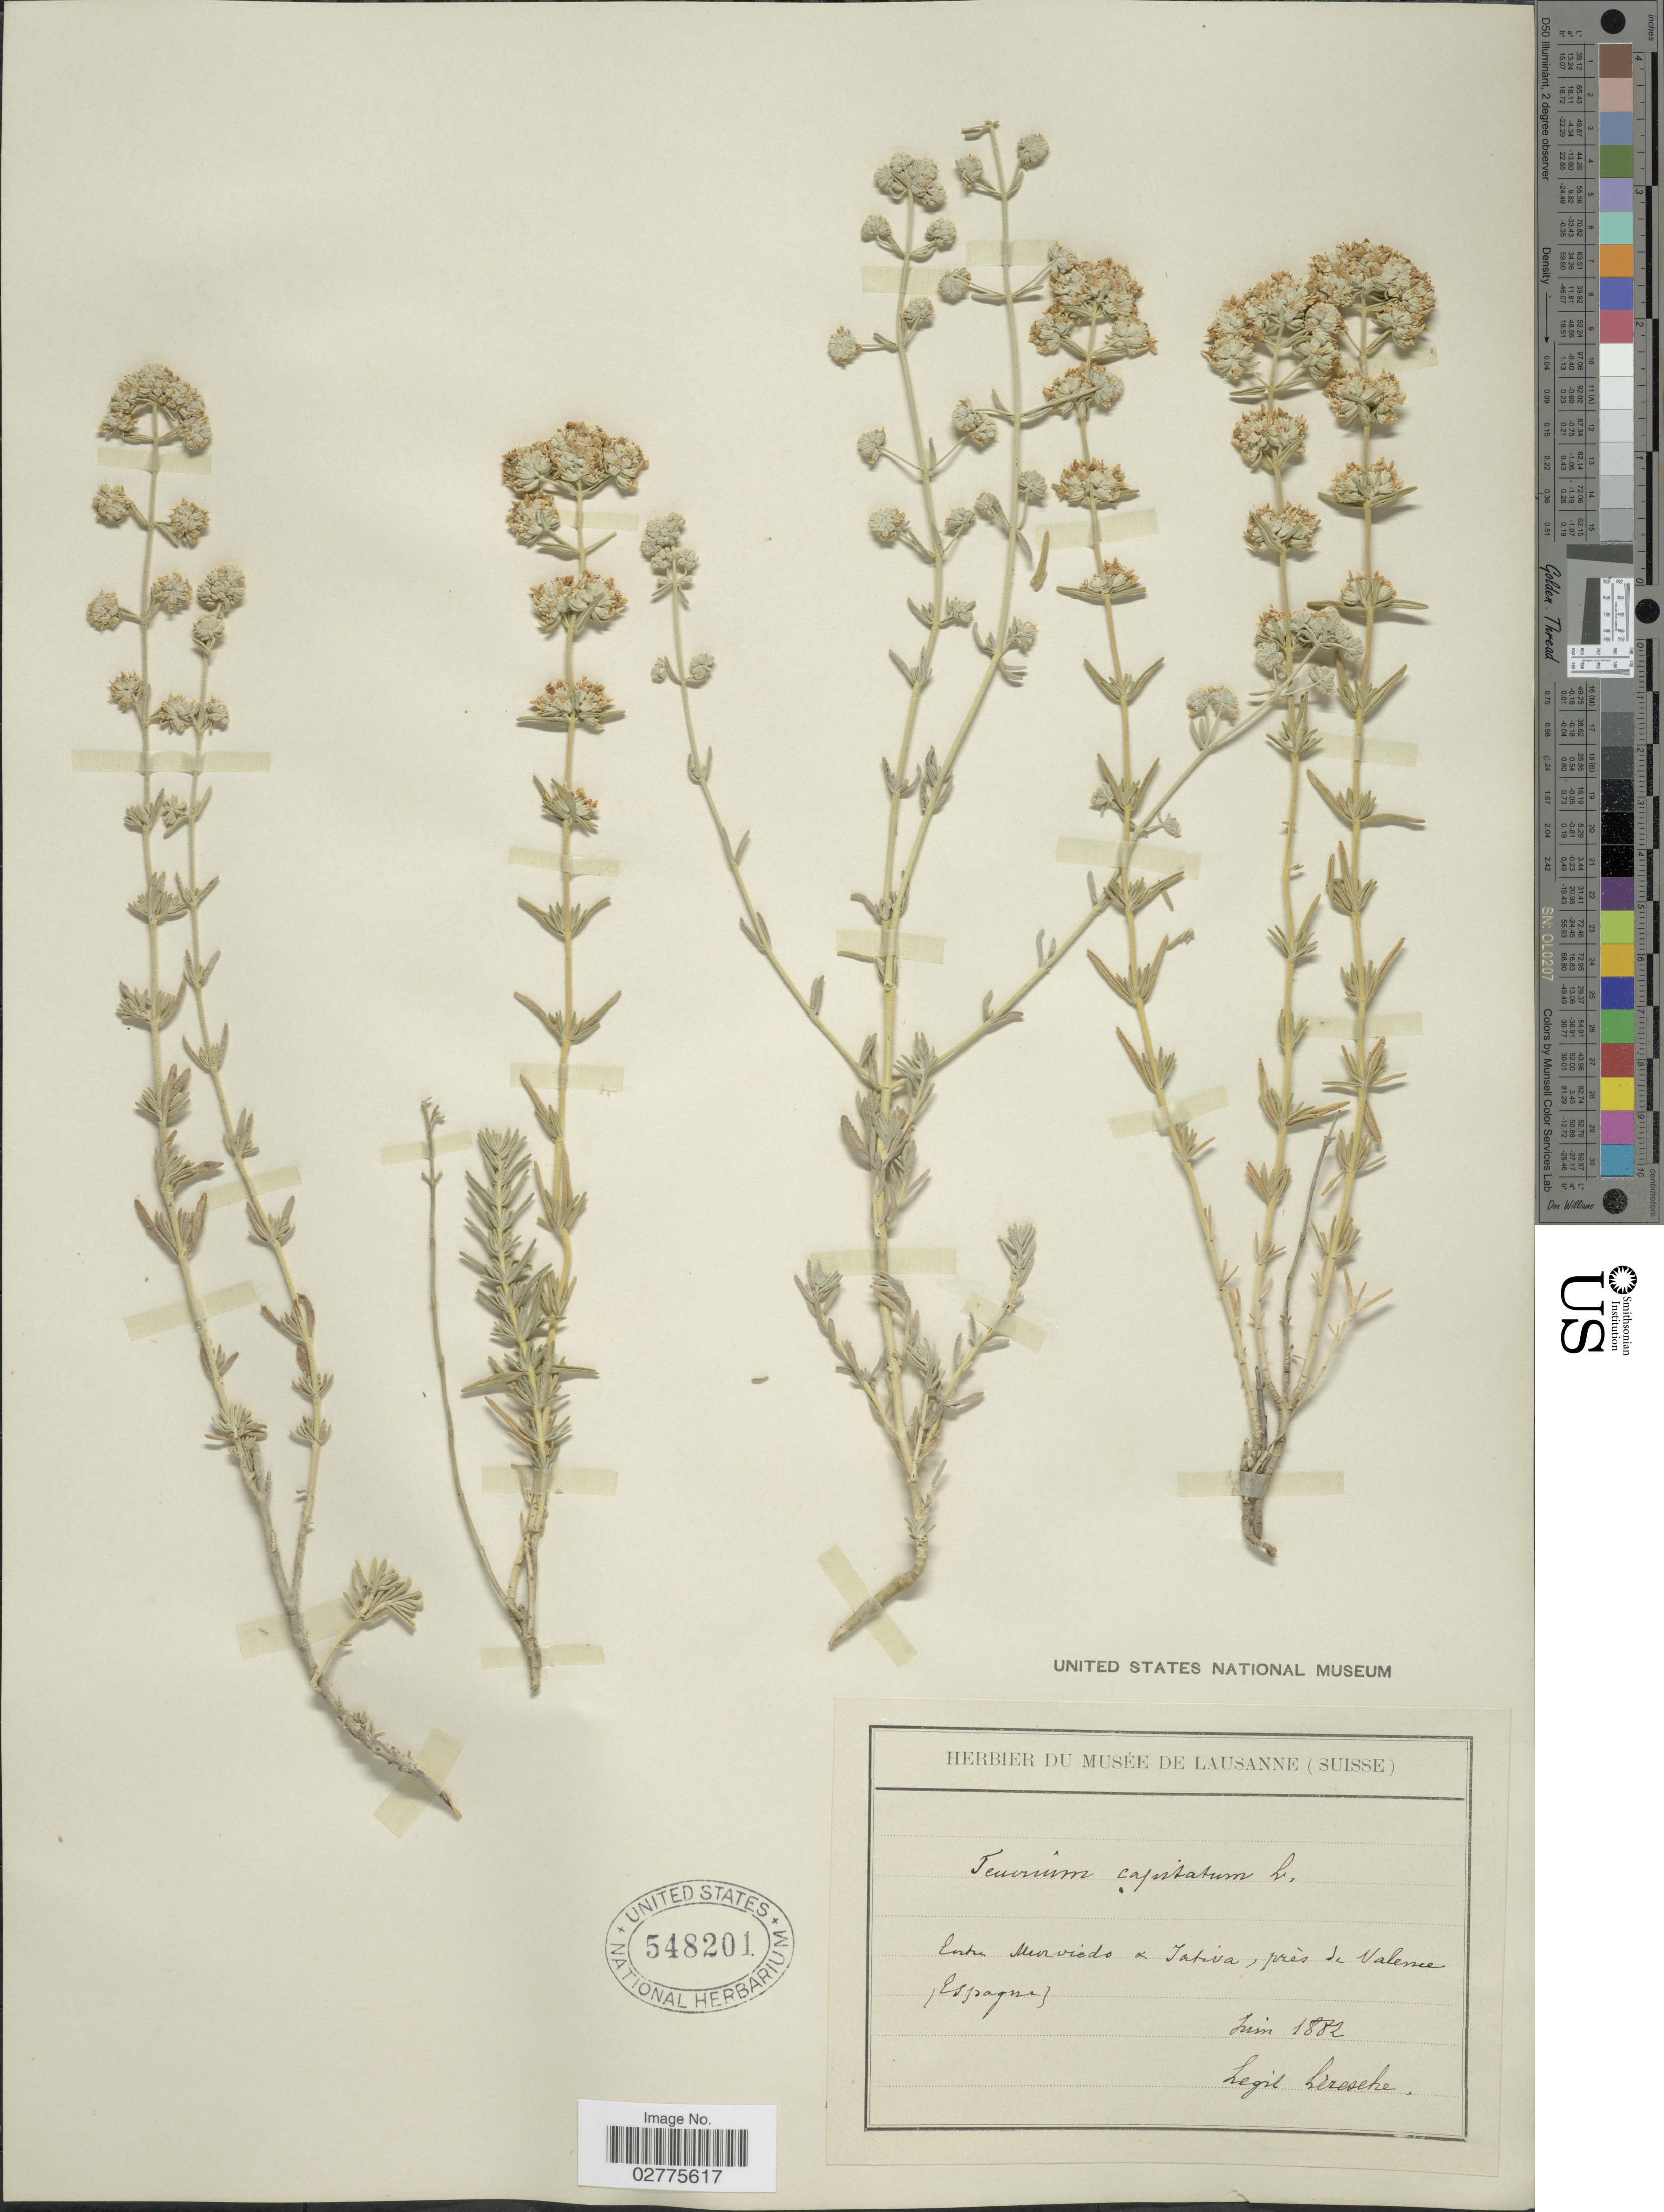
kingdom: Plantae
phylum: Tracheophyta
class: Magnoliopsida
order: Lamiales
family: Lamiaceae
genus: Teucrium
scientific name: Teucrium capitatum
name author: L.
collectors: Leresche, --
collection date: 1882-06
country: Spain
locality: Entre Moviedo & Jativa, prés de Valence (Espagne).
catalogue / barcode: US 548201